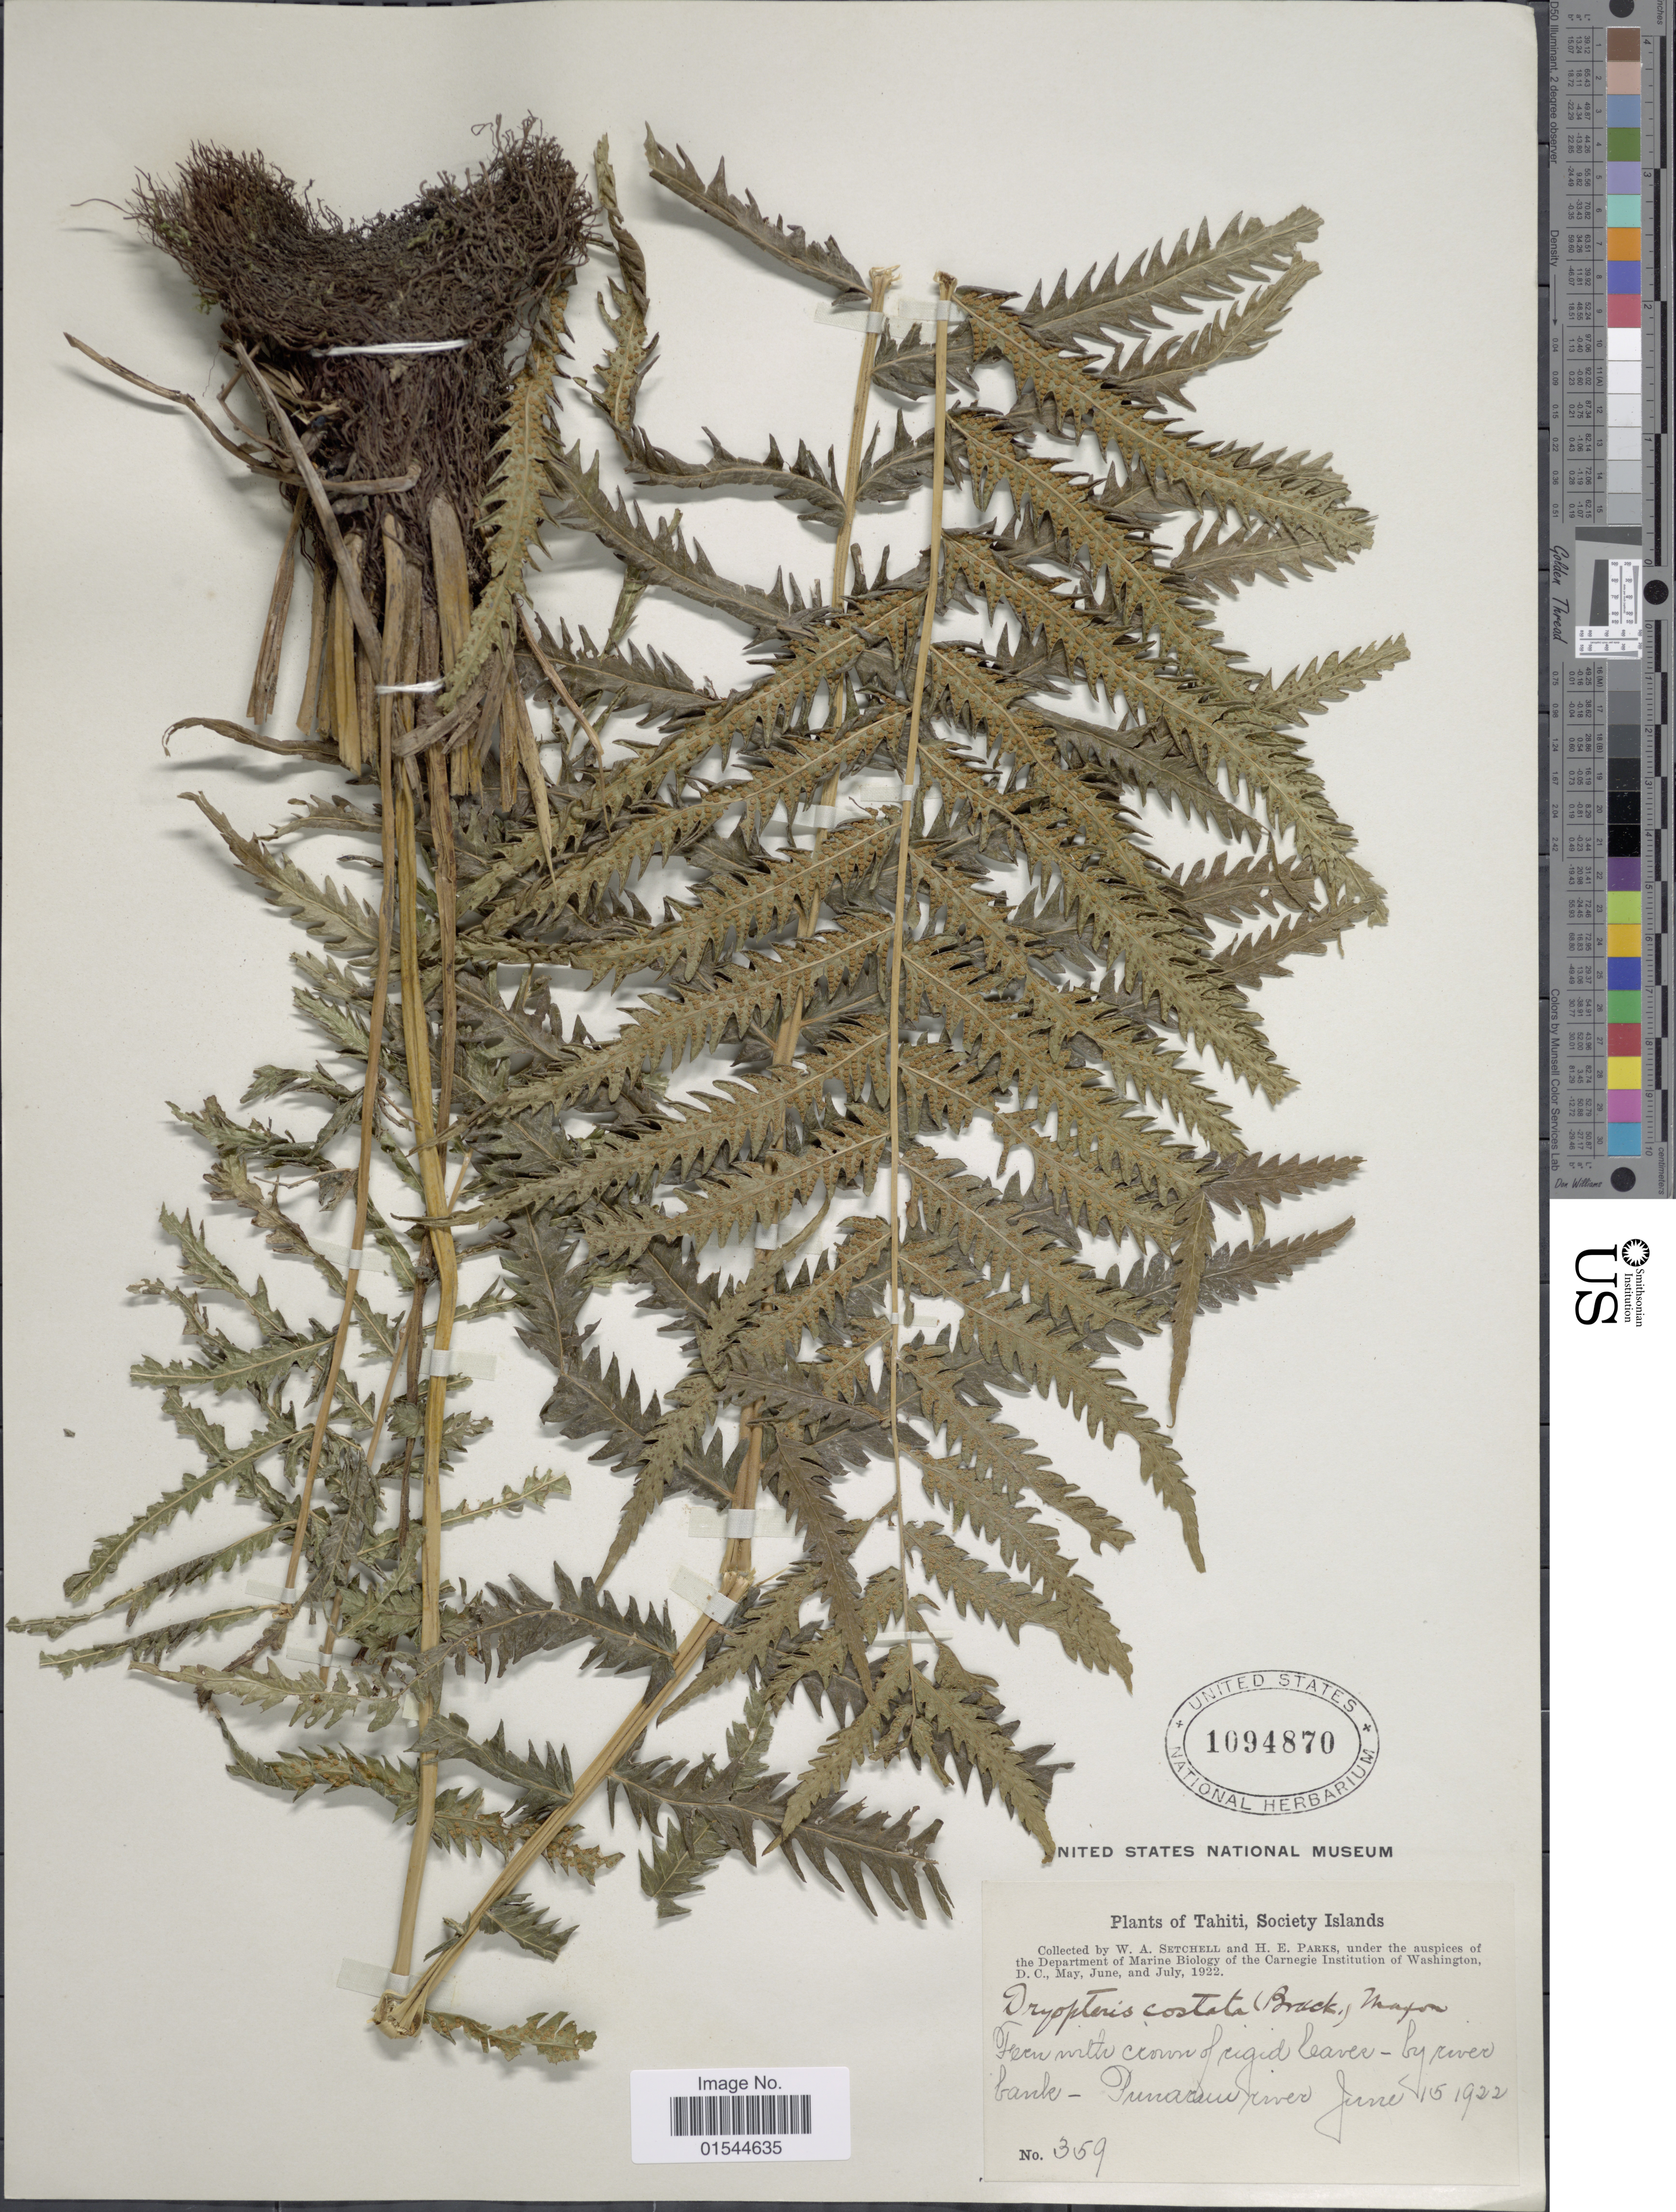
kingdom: Plantae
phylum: Tracheophyta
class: Polypodiopsida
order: Polypodiales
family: Thelypteridaceae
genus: Pneumatopteris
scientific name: Pneumatopteris costata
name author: (Brack.) Holttum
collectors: W. Setchell & H. E. Parks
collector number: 359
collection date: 1922-06-15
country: French Polynesia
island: Tahiti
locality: Tahiti, Society Islands, by river bank, Punaruw River [interpreted]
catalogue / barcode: US 1094870